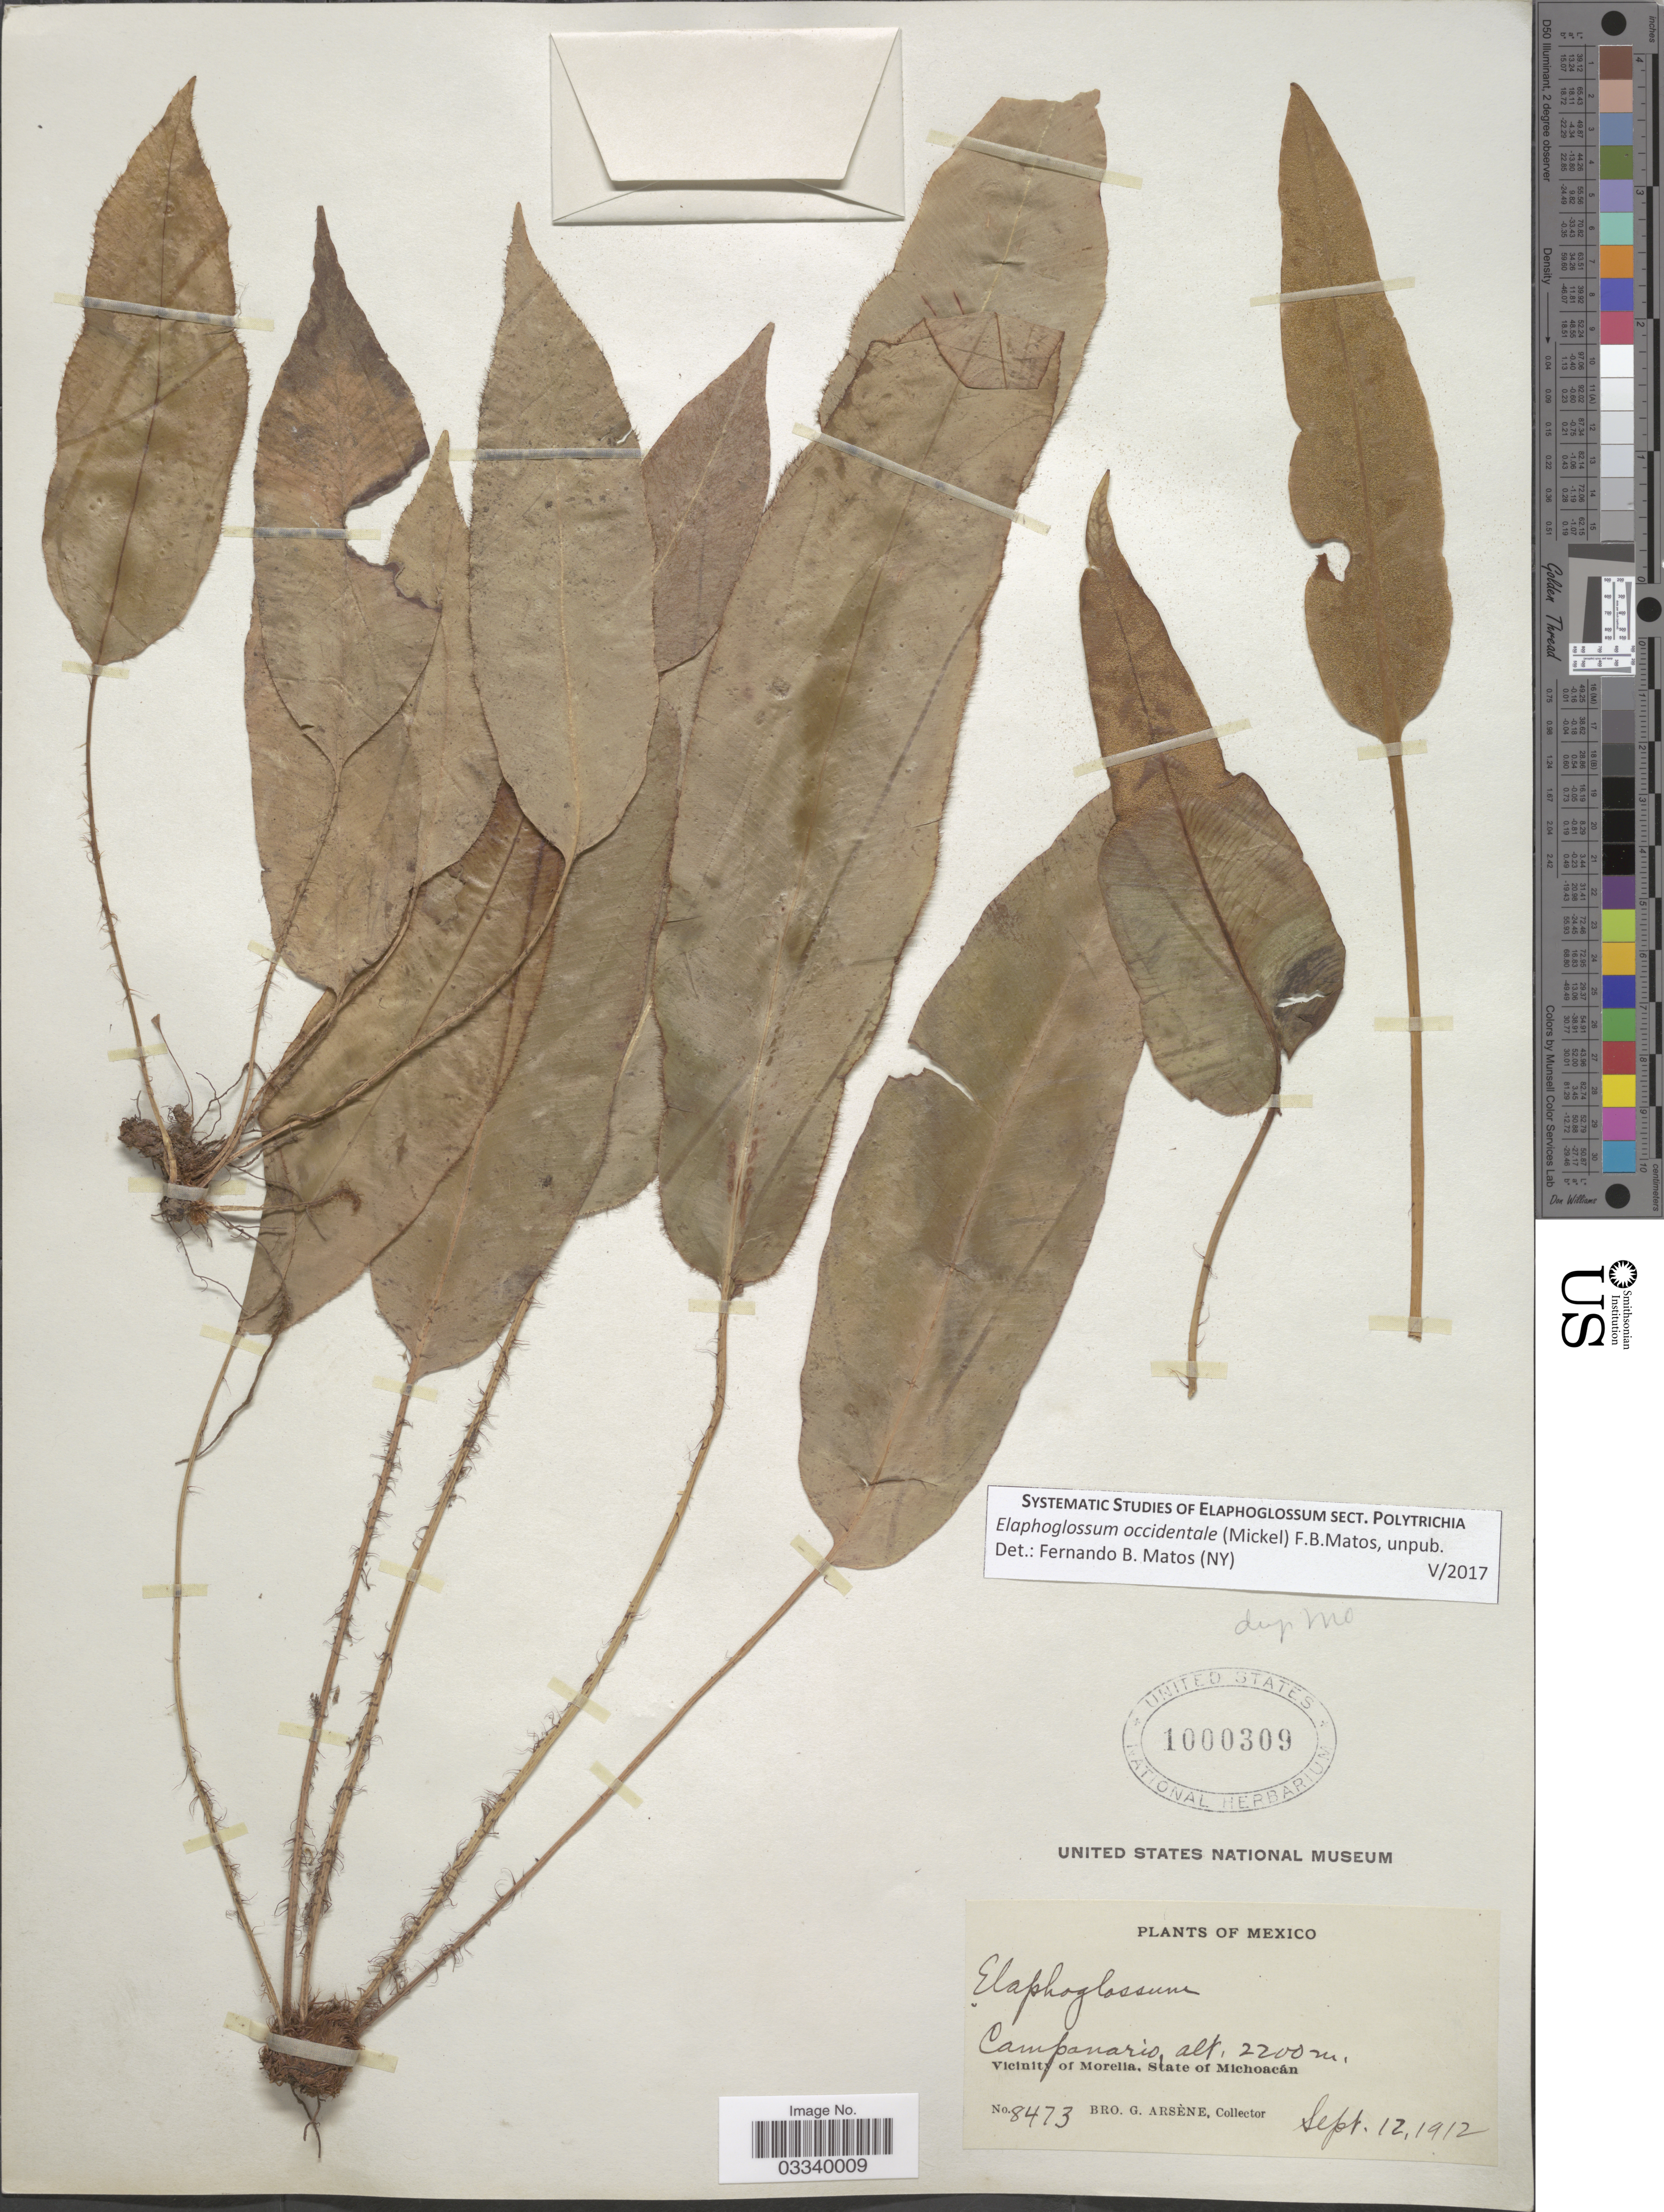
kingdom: Plantae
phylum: Tracheophyta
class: Polypodiopsida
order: Polypodiales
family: Dryopteridaceae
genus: Elaphoglossum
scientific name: Elaphoglossum occidentale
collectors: Bro. G. Arsène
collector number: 8473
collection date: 1912-09-12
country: Mexico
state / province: Michoacán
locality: Campanario, Vicinity of Morelia.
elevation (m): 2200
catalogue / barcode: US 1000309